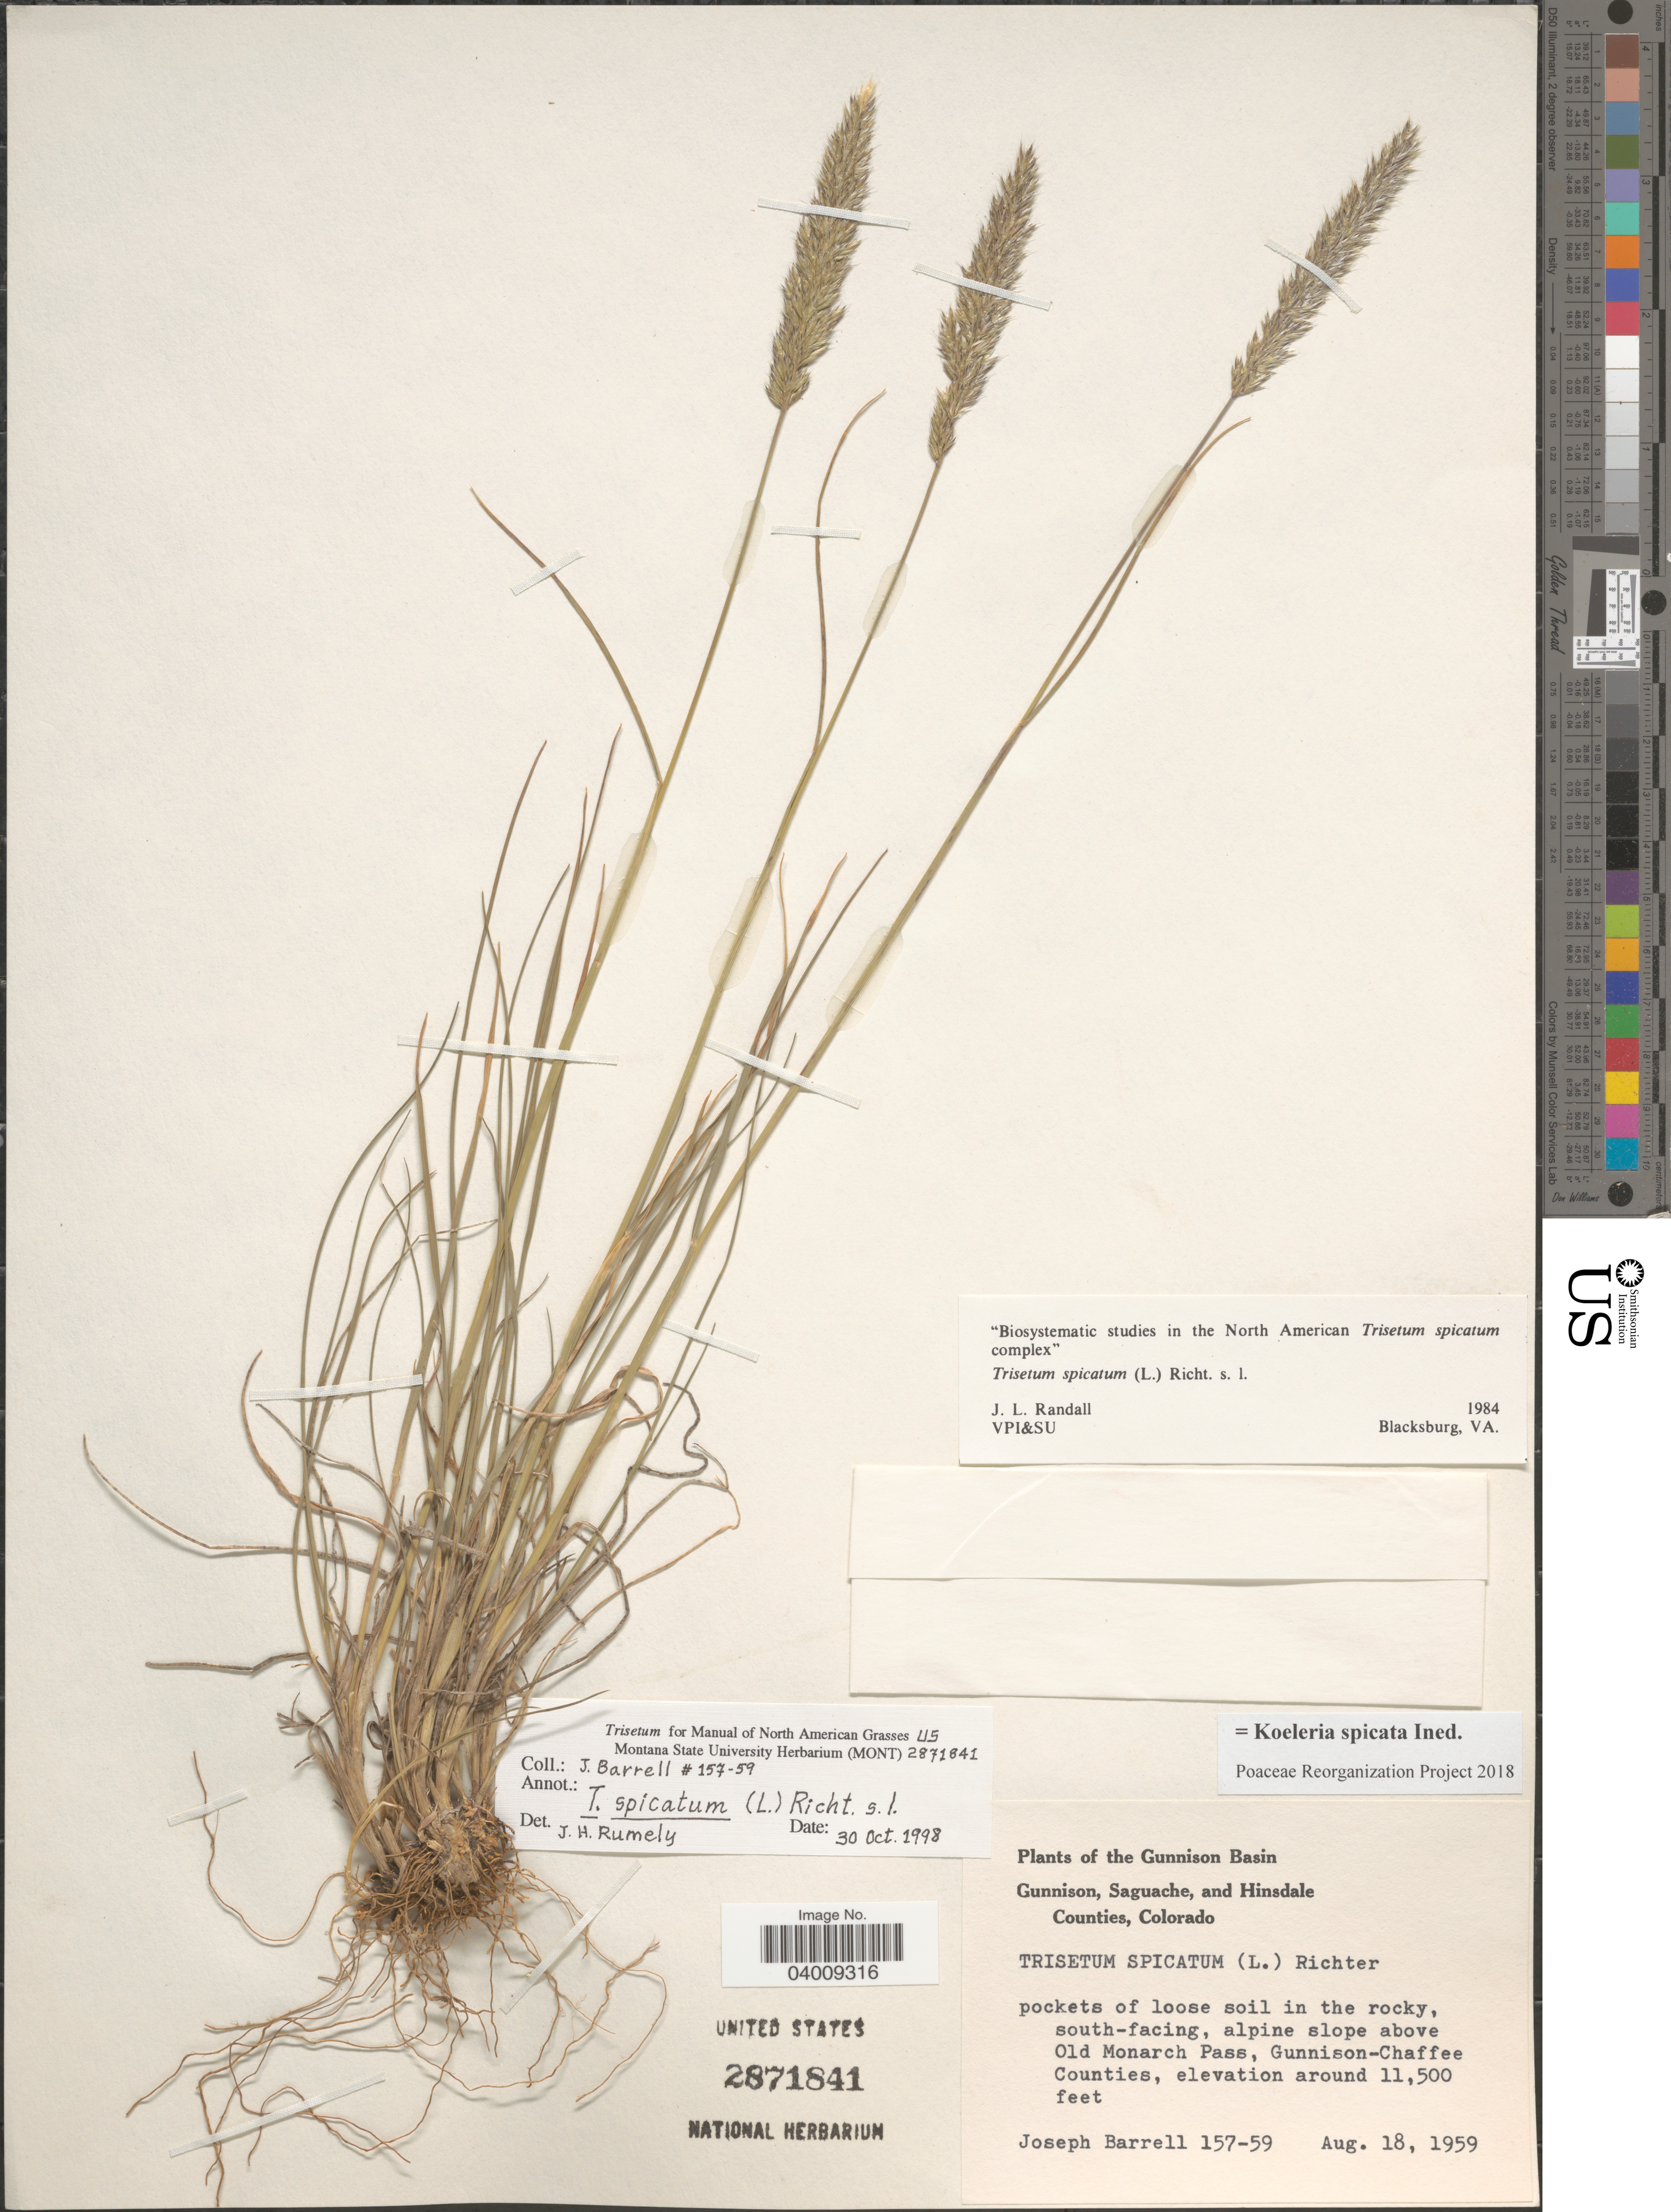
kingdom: Plantae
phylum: Tracheophyta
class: Liliopsida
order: Poales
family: Poaceae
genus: Koeleria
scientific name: Koeleria spicata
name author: (L.) Barberá et al.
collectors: J. Barrell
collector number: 157-59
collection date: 1959-08-18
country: United States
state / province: Colorado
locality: The Gunnison Basin. South-facing, alpine slope above Old Monarch Pass, Gunnison-Chaffee Counties.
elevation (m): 3505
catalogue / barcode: US 2871841